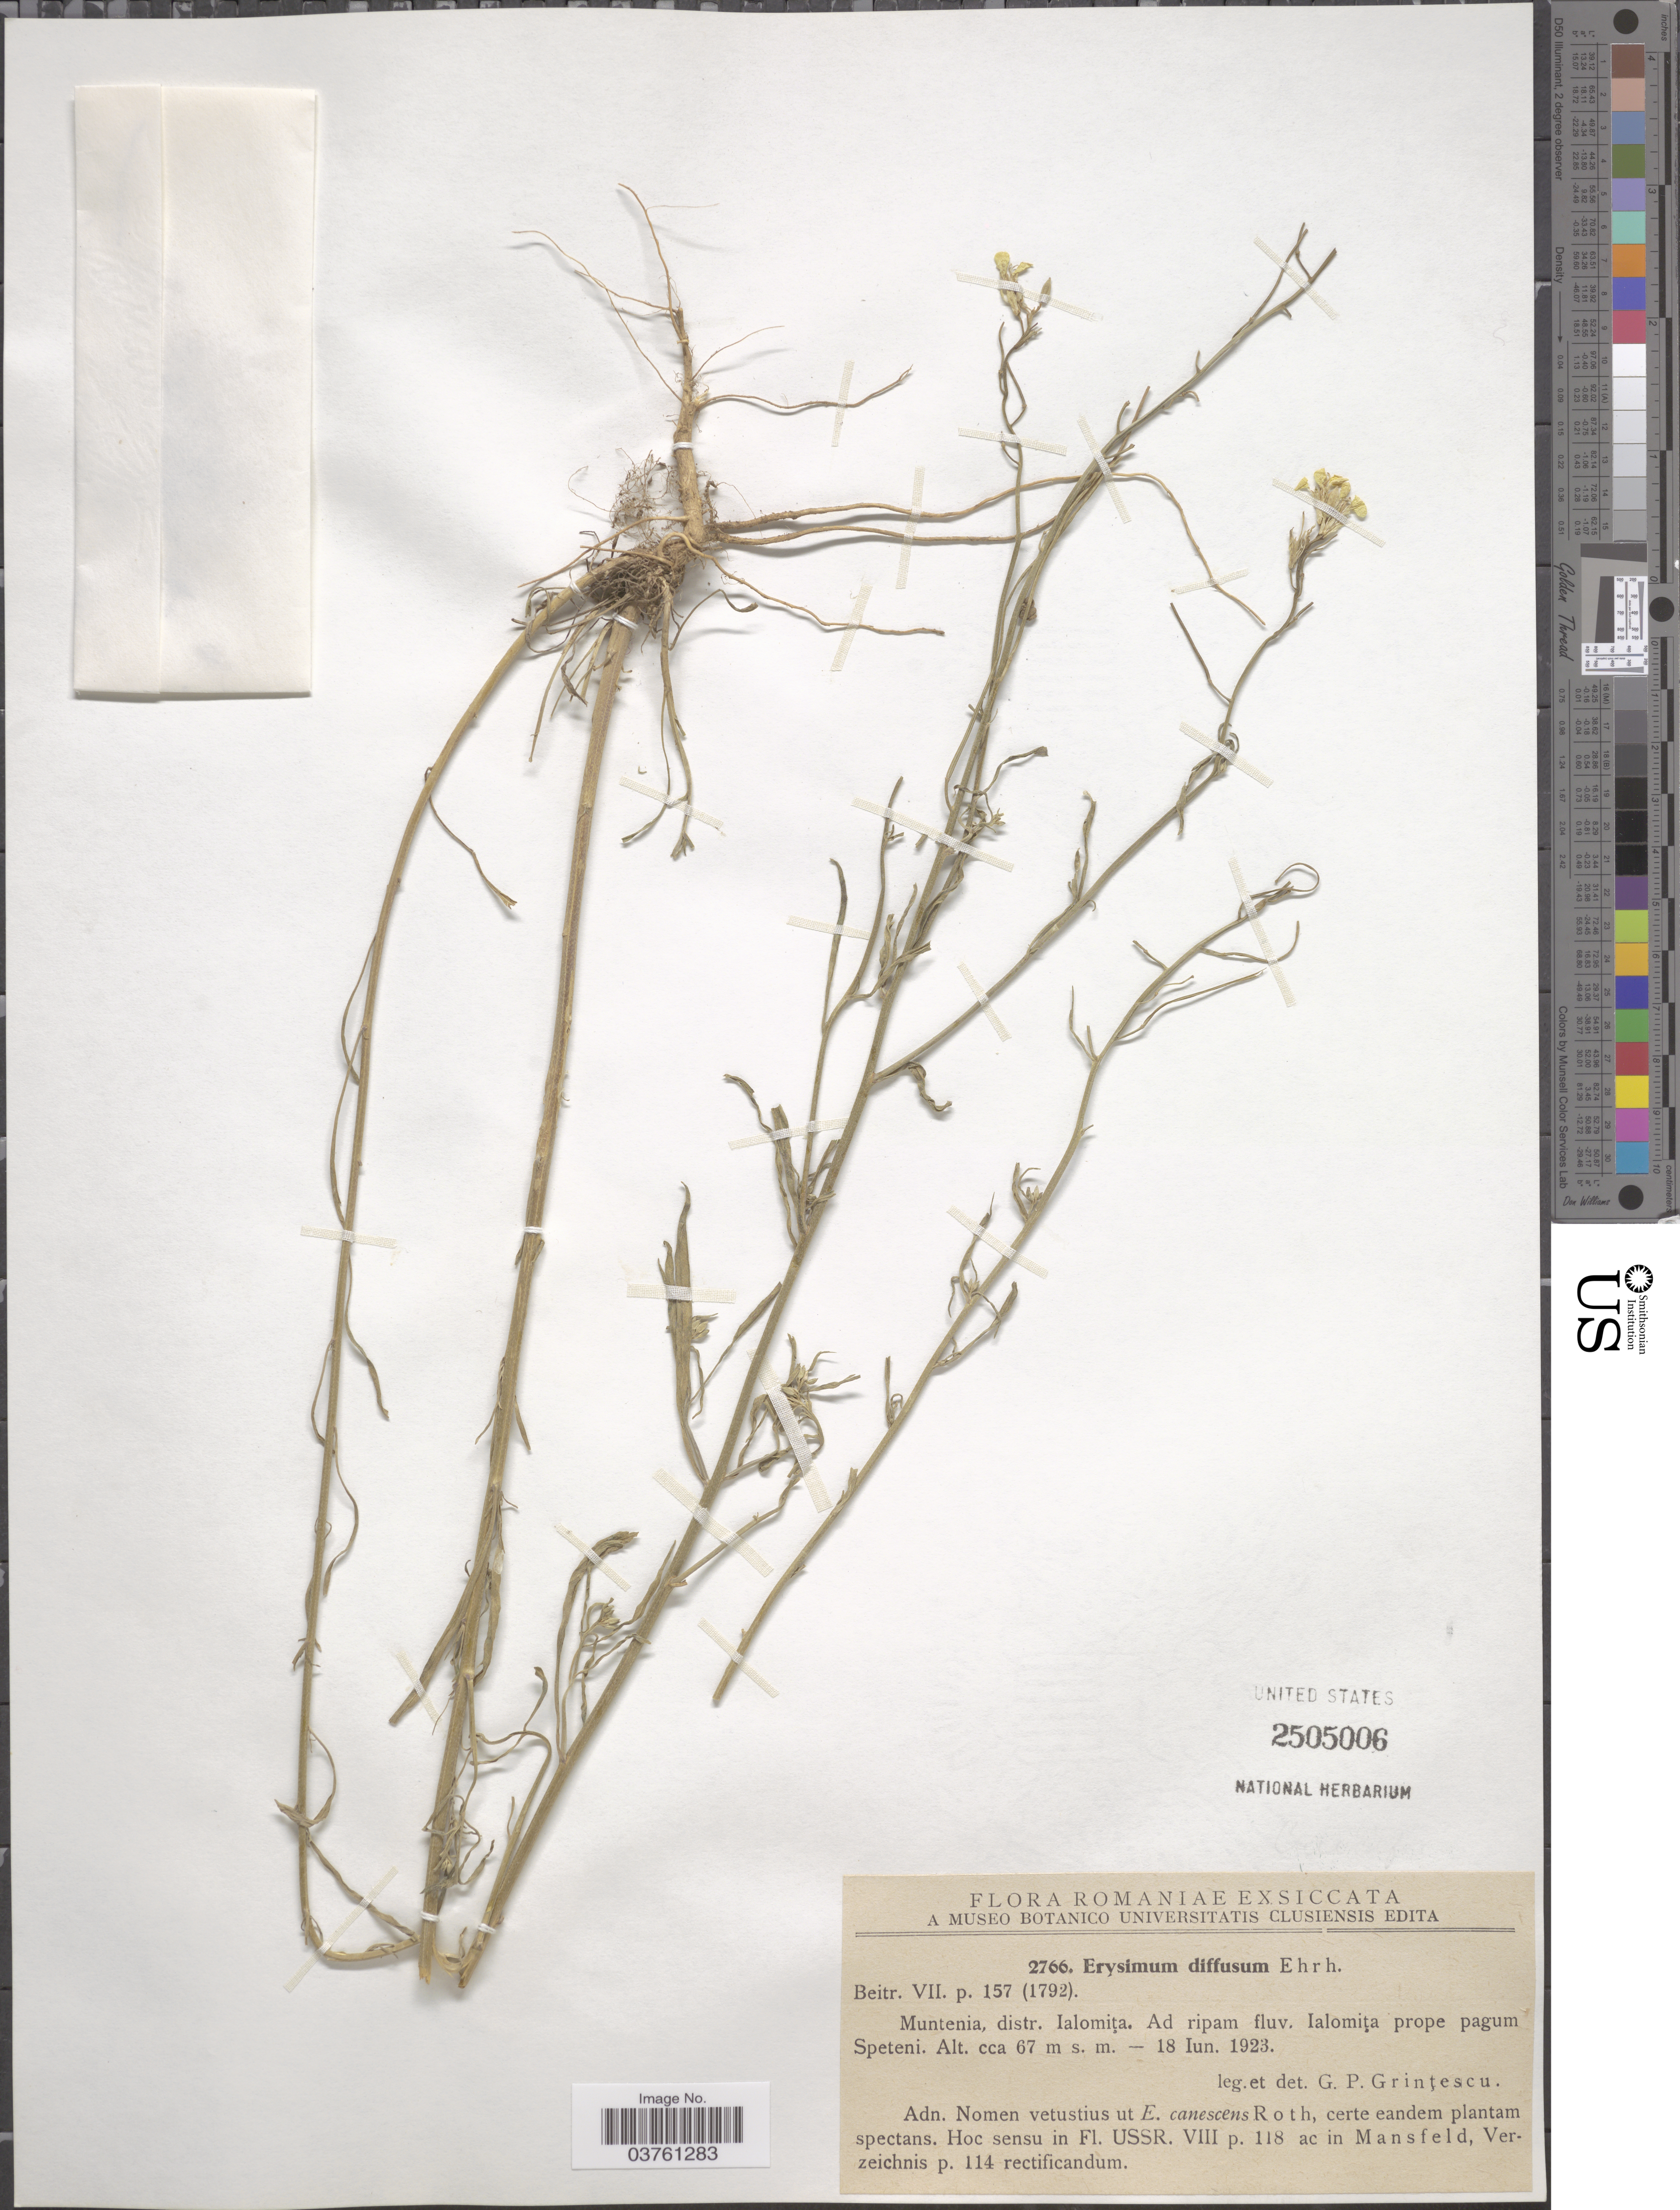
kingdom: Plantae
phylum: Tracheophyta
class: Magnoliopsida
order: Brassicales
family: Brassicaceae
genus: Erysimum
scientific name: Erysimum diffusum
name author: Ehrh.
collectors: G. Grintescu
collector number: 2766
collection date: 1923-06-18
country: Romania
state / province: Ialomita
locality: Muntenia, distr. Ialomita. Ad ripam fluv. Ialomita prope pagum Speteni.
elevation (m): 67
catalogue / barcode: US 2505006